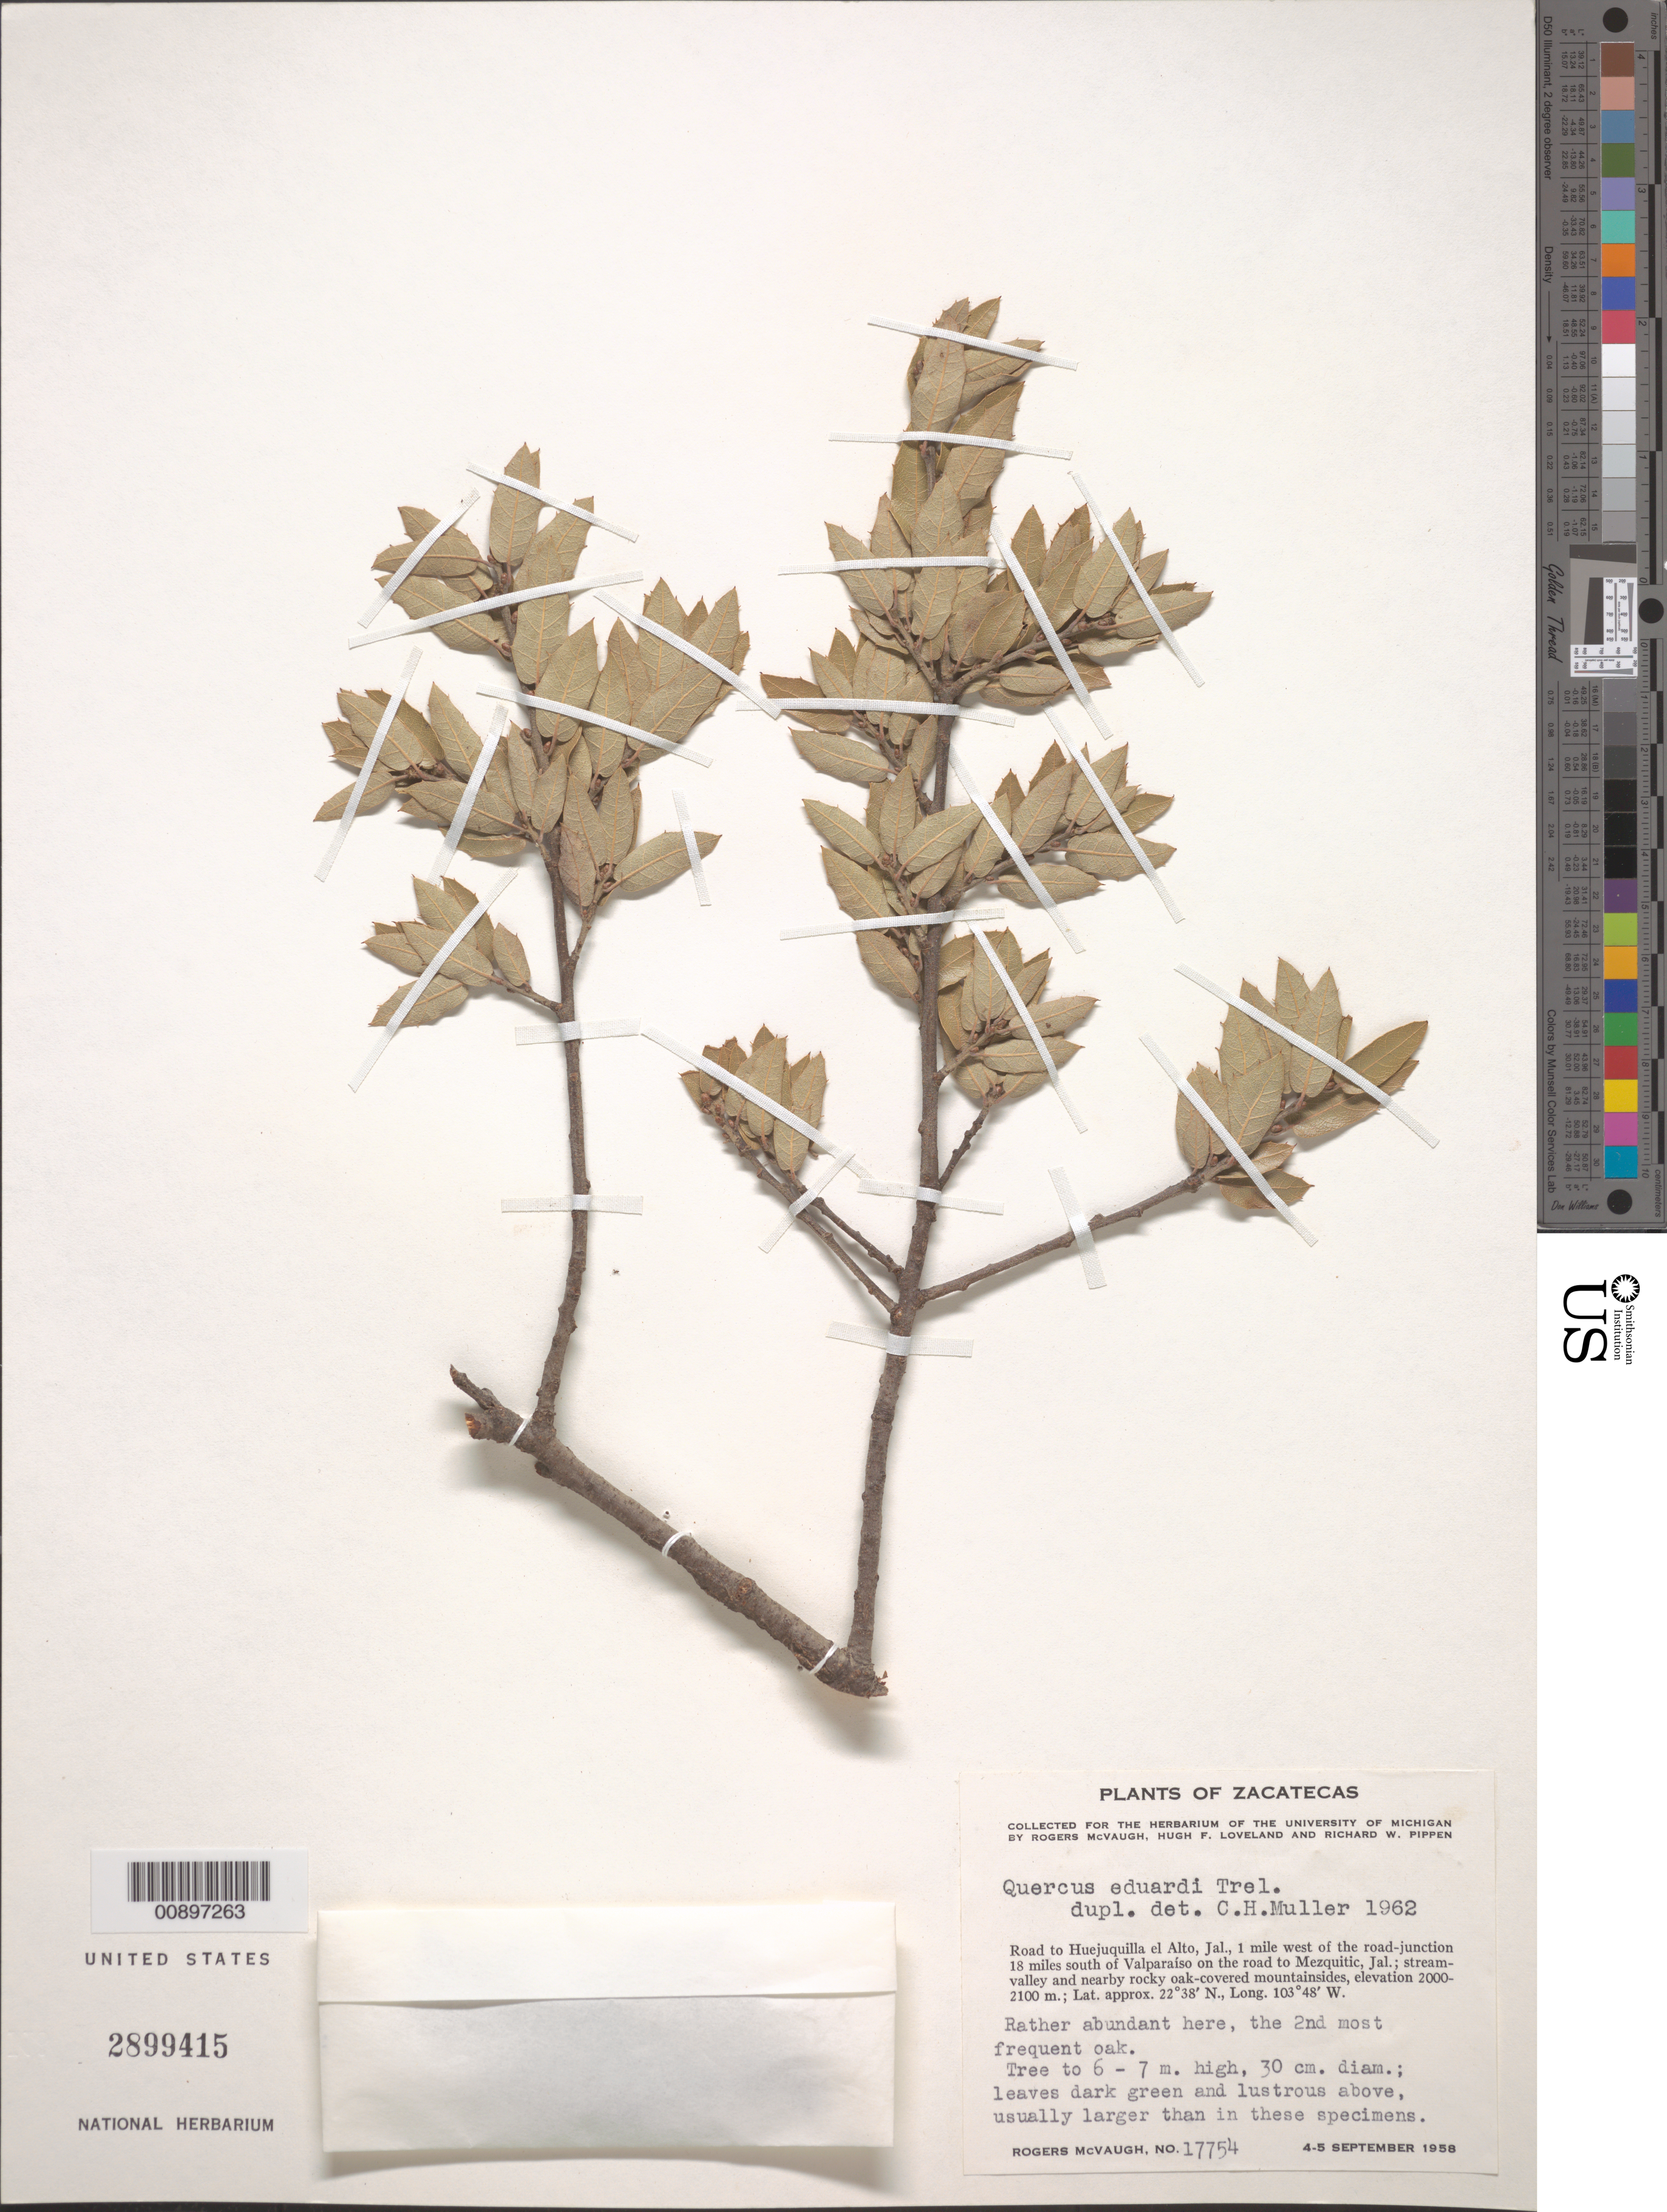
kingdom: Plantae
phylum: Tracheophyta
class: Magnoliopsida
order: Fagales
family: Fagaceae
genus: Quercus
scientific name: Quercus eduardii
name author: Trel.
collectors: R. McVaugh, H. Loveland & R. W. Pippen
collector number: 17754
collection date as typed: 04 Sep 1958 to 05 Sep 1958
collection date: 1958-09-04/1958-09-05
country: Mexico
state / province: Zacatecas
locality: Road to Huejuquilla el Alto, Jal., 1 miles west of the road-junction 18 miles south of Valparaíso, on the road to Mezquitic, Jal.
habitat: Stream-valley and nearby rocky oak-covered mountainsides.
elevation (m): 2100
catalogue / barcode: US 2899415